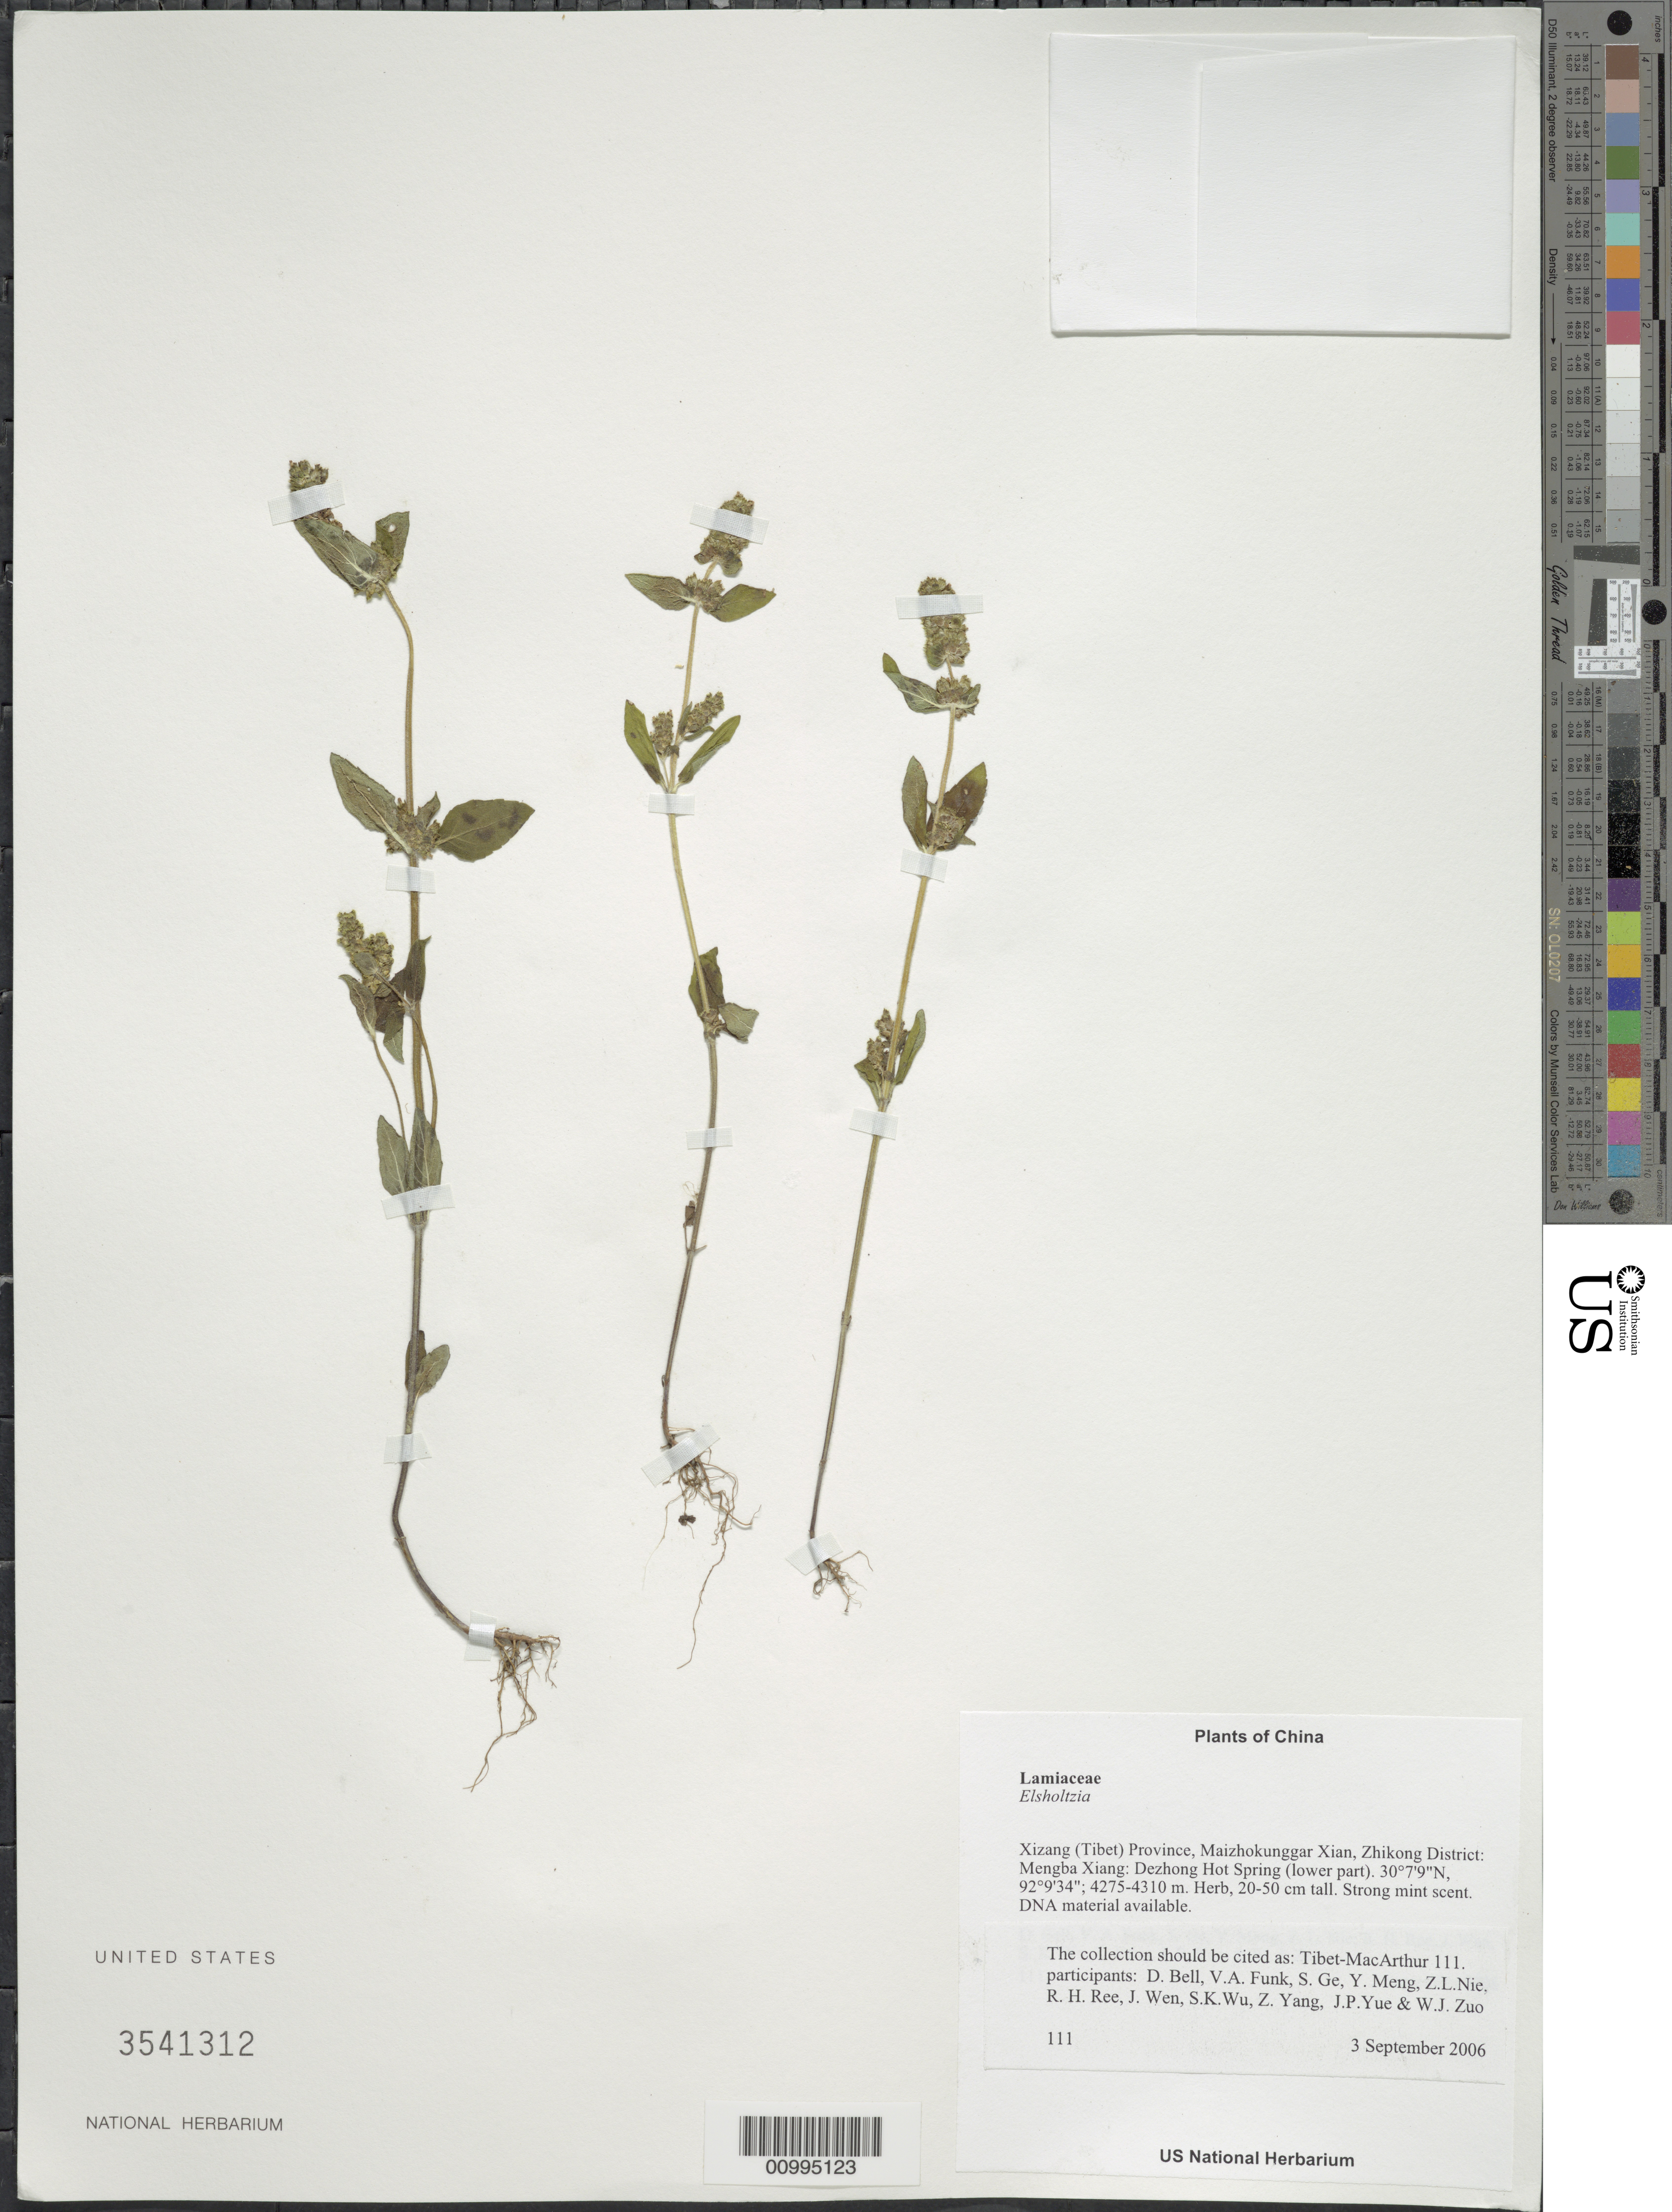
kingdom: Plantae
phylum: Tracheophyta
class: Magnoliopsida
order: Lamiales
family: Lamiaceae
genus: Elsholtzia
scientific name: Elsholtzia sp.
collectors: Tibet-MacArthur, D. A. Bell, V. Funk, S. Ge, Y. Meng, Z. Nie, R. Ree, J. Wen, S. K. Wu, Z. Yang, J. Yue & W. Zuo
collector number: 111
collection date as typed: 03 Sep 2006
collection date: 2006-09-03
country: China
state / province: Xizang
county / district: Maizhokunggar Xian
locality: Zhikong District: Mengba Xiang:Dezhong Hot Spring (lower part).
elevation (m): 4275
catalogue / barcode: US 3541312